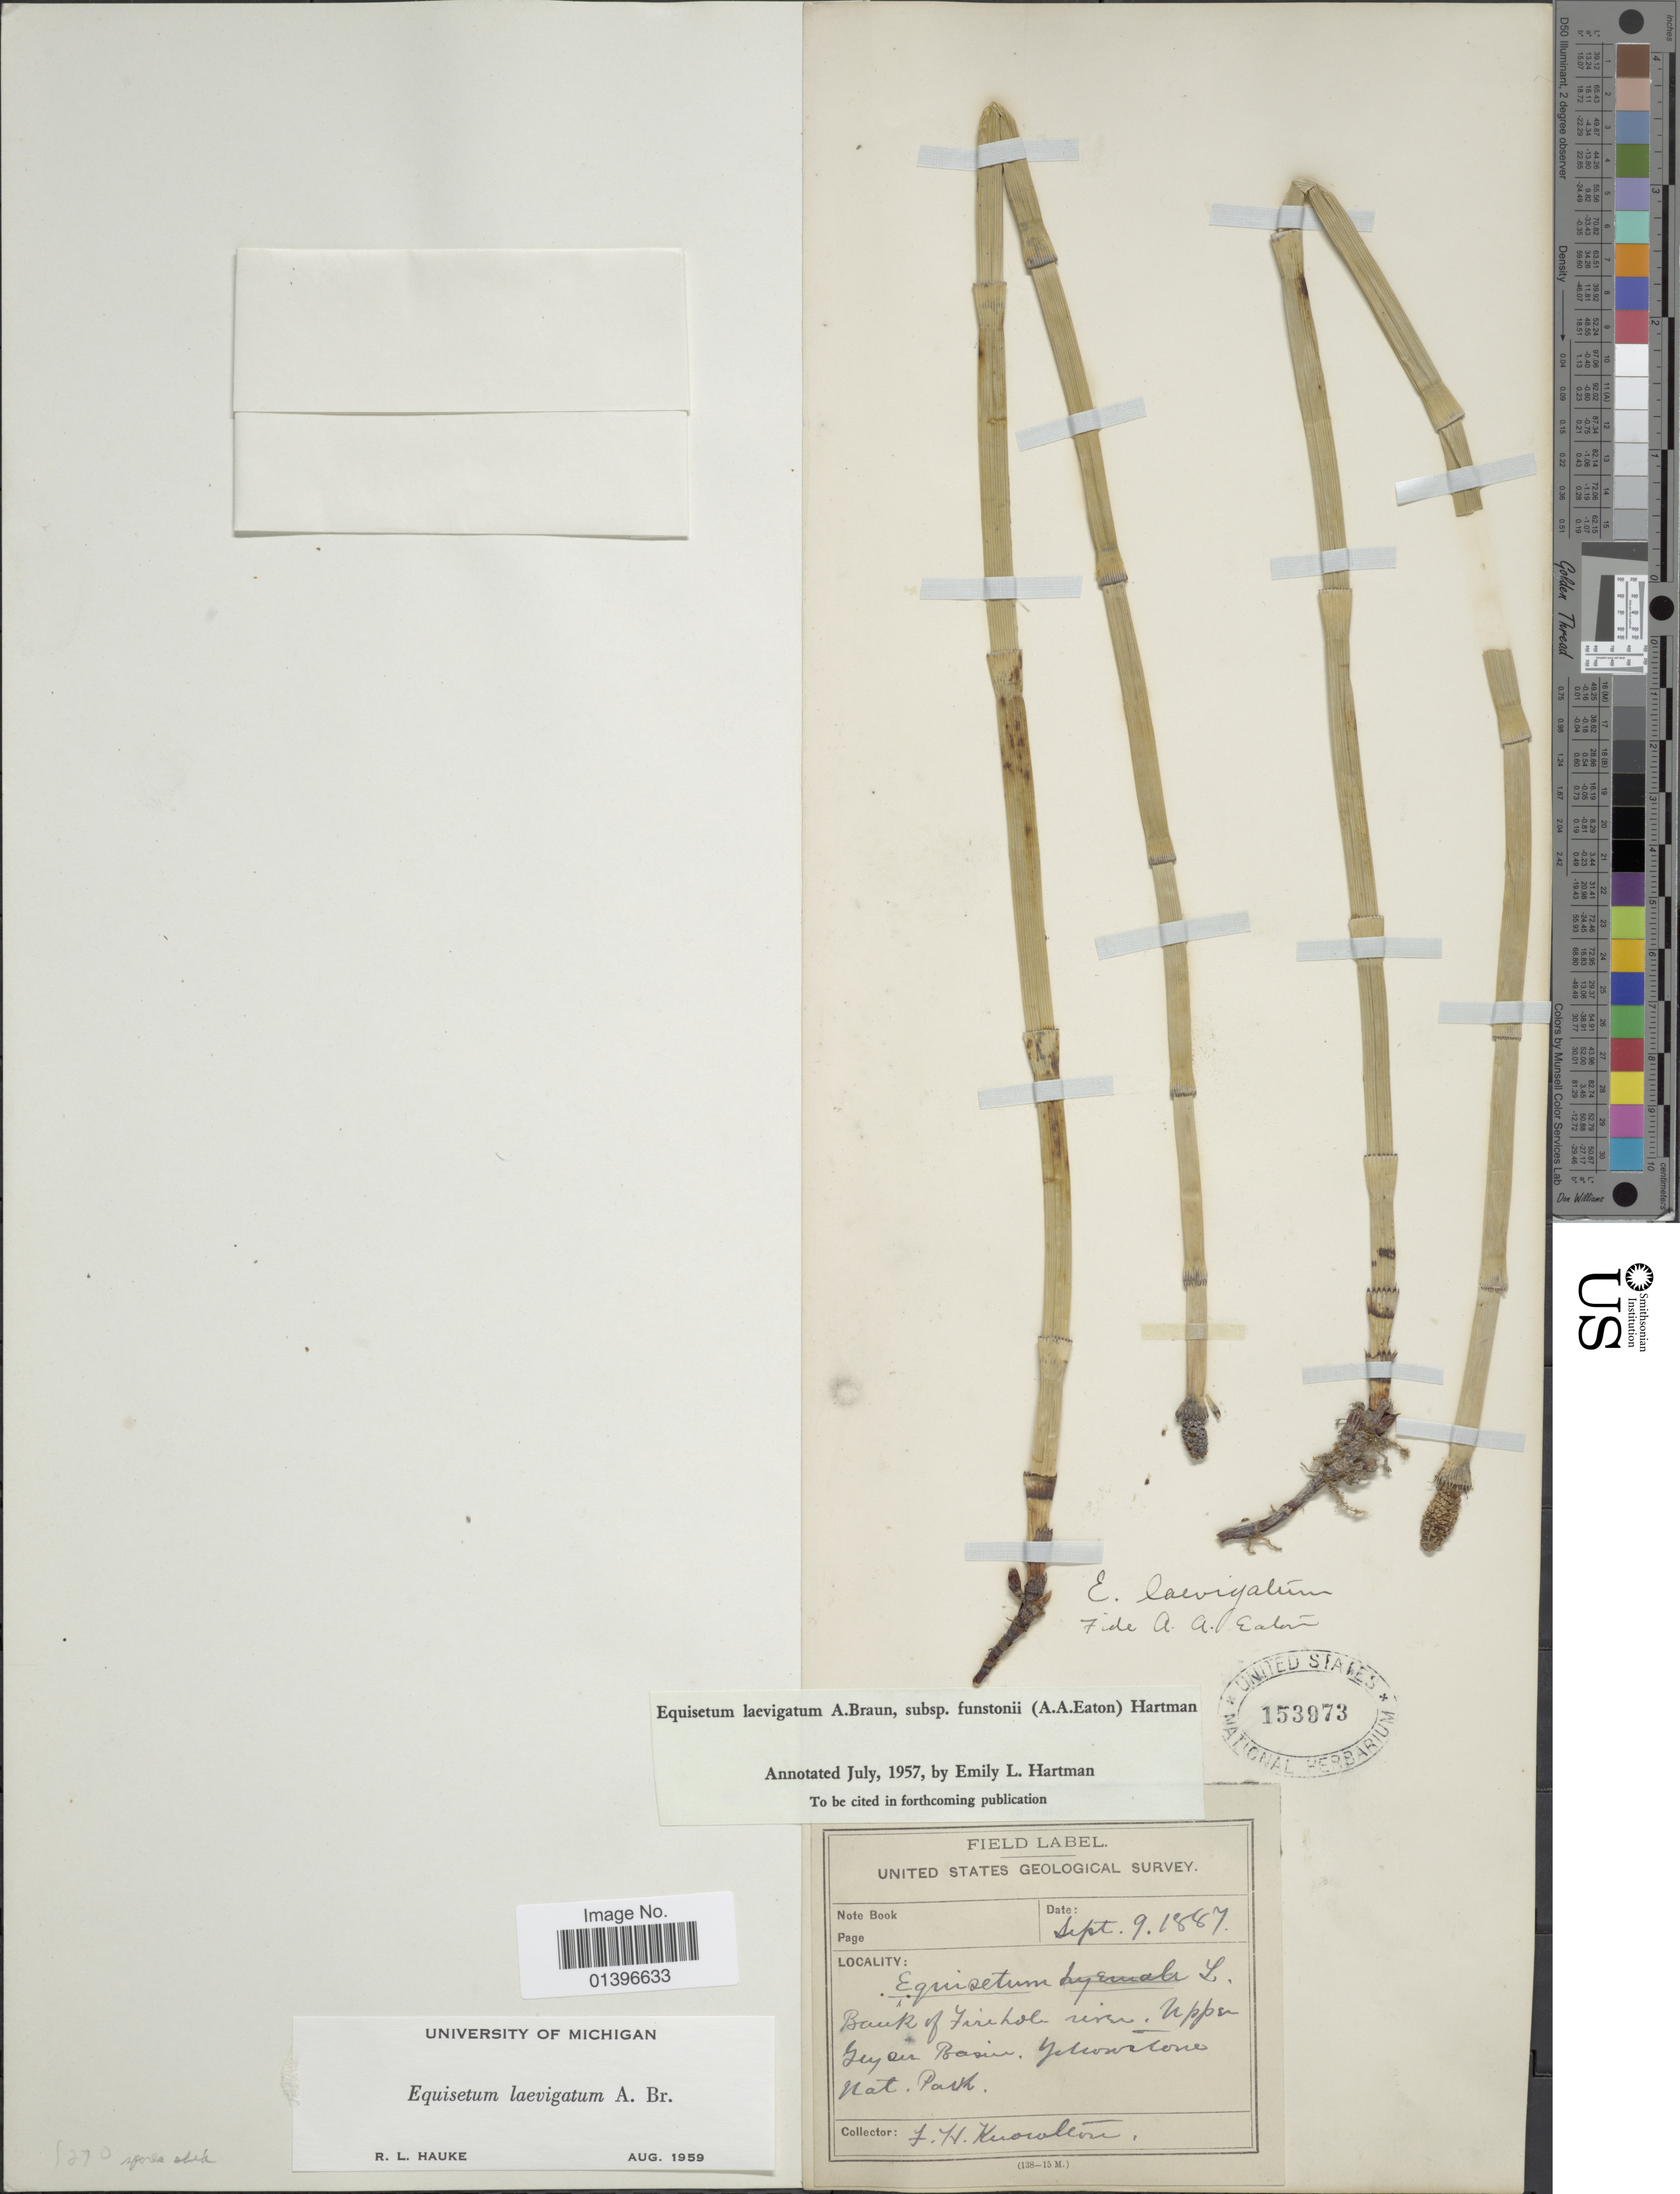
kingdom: Plantae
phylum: Tracheophyta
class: Polypodiopsida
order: Equisetales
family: Equisetaceae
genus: Equisetum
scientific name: Equisetum laevigatum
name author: A. Braun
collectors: F. H. Knowlton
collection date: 1887-09-09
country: United States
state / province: Wyoming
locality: Bank of Tirihole river, upper Geyser Basin, Yellowstone Nat. Park.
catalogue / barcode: US 153973